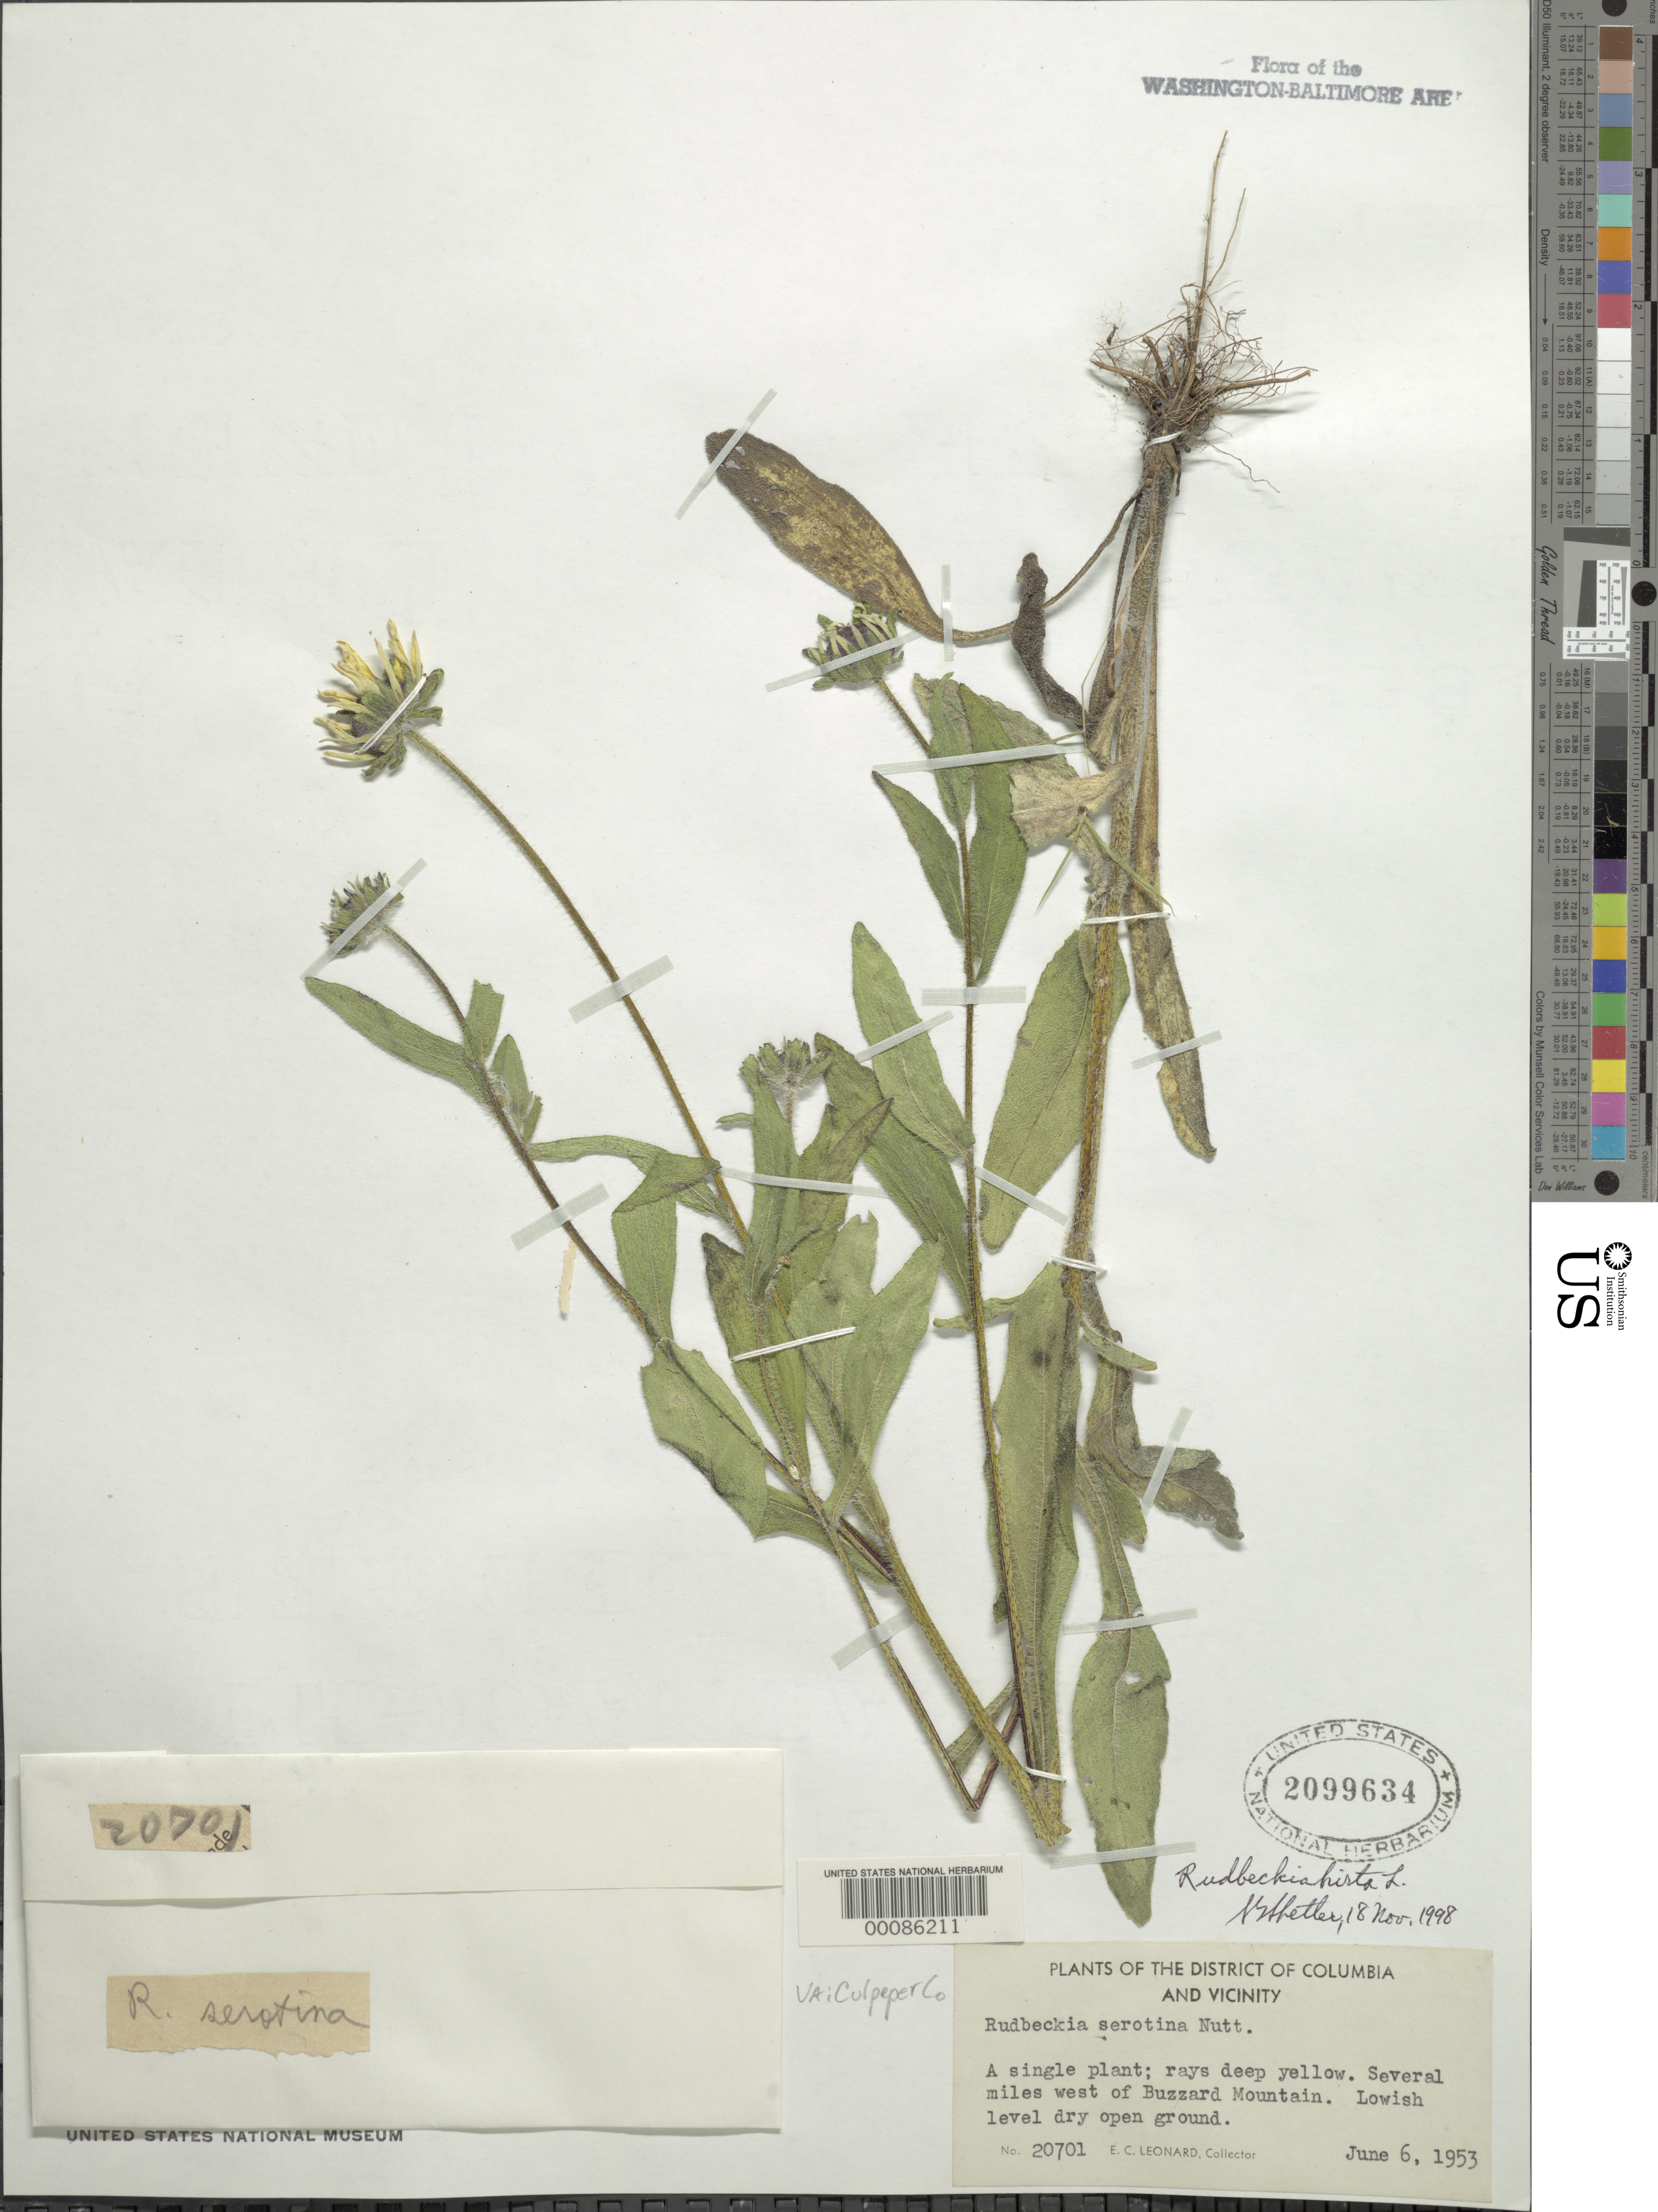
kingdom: Plantae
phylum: Tracheophyta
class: Magnoliopsida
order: Asterales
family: Asteraceae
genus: Rudbeckia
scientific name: Rudbeckia hirta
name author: L.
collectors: H. A. Allard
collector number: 20701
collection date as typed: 06 Jun 1953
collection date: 1953-06-06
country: United States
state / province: Virginia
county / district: Fairfax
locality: West of Buzzard Mountain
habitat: Low level dry open ground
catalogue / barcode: US 2099634